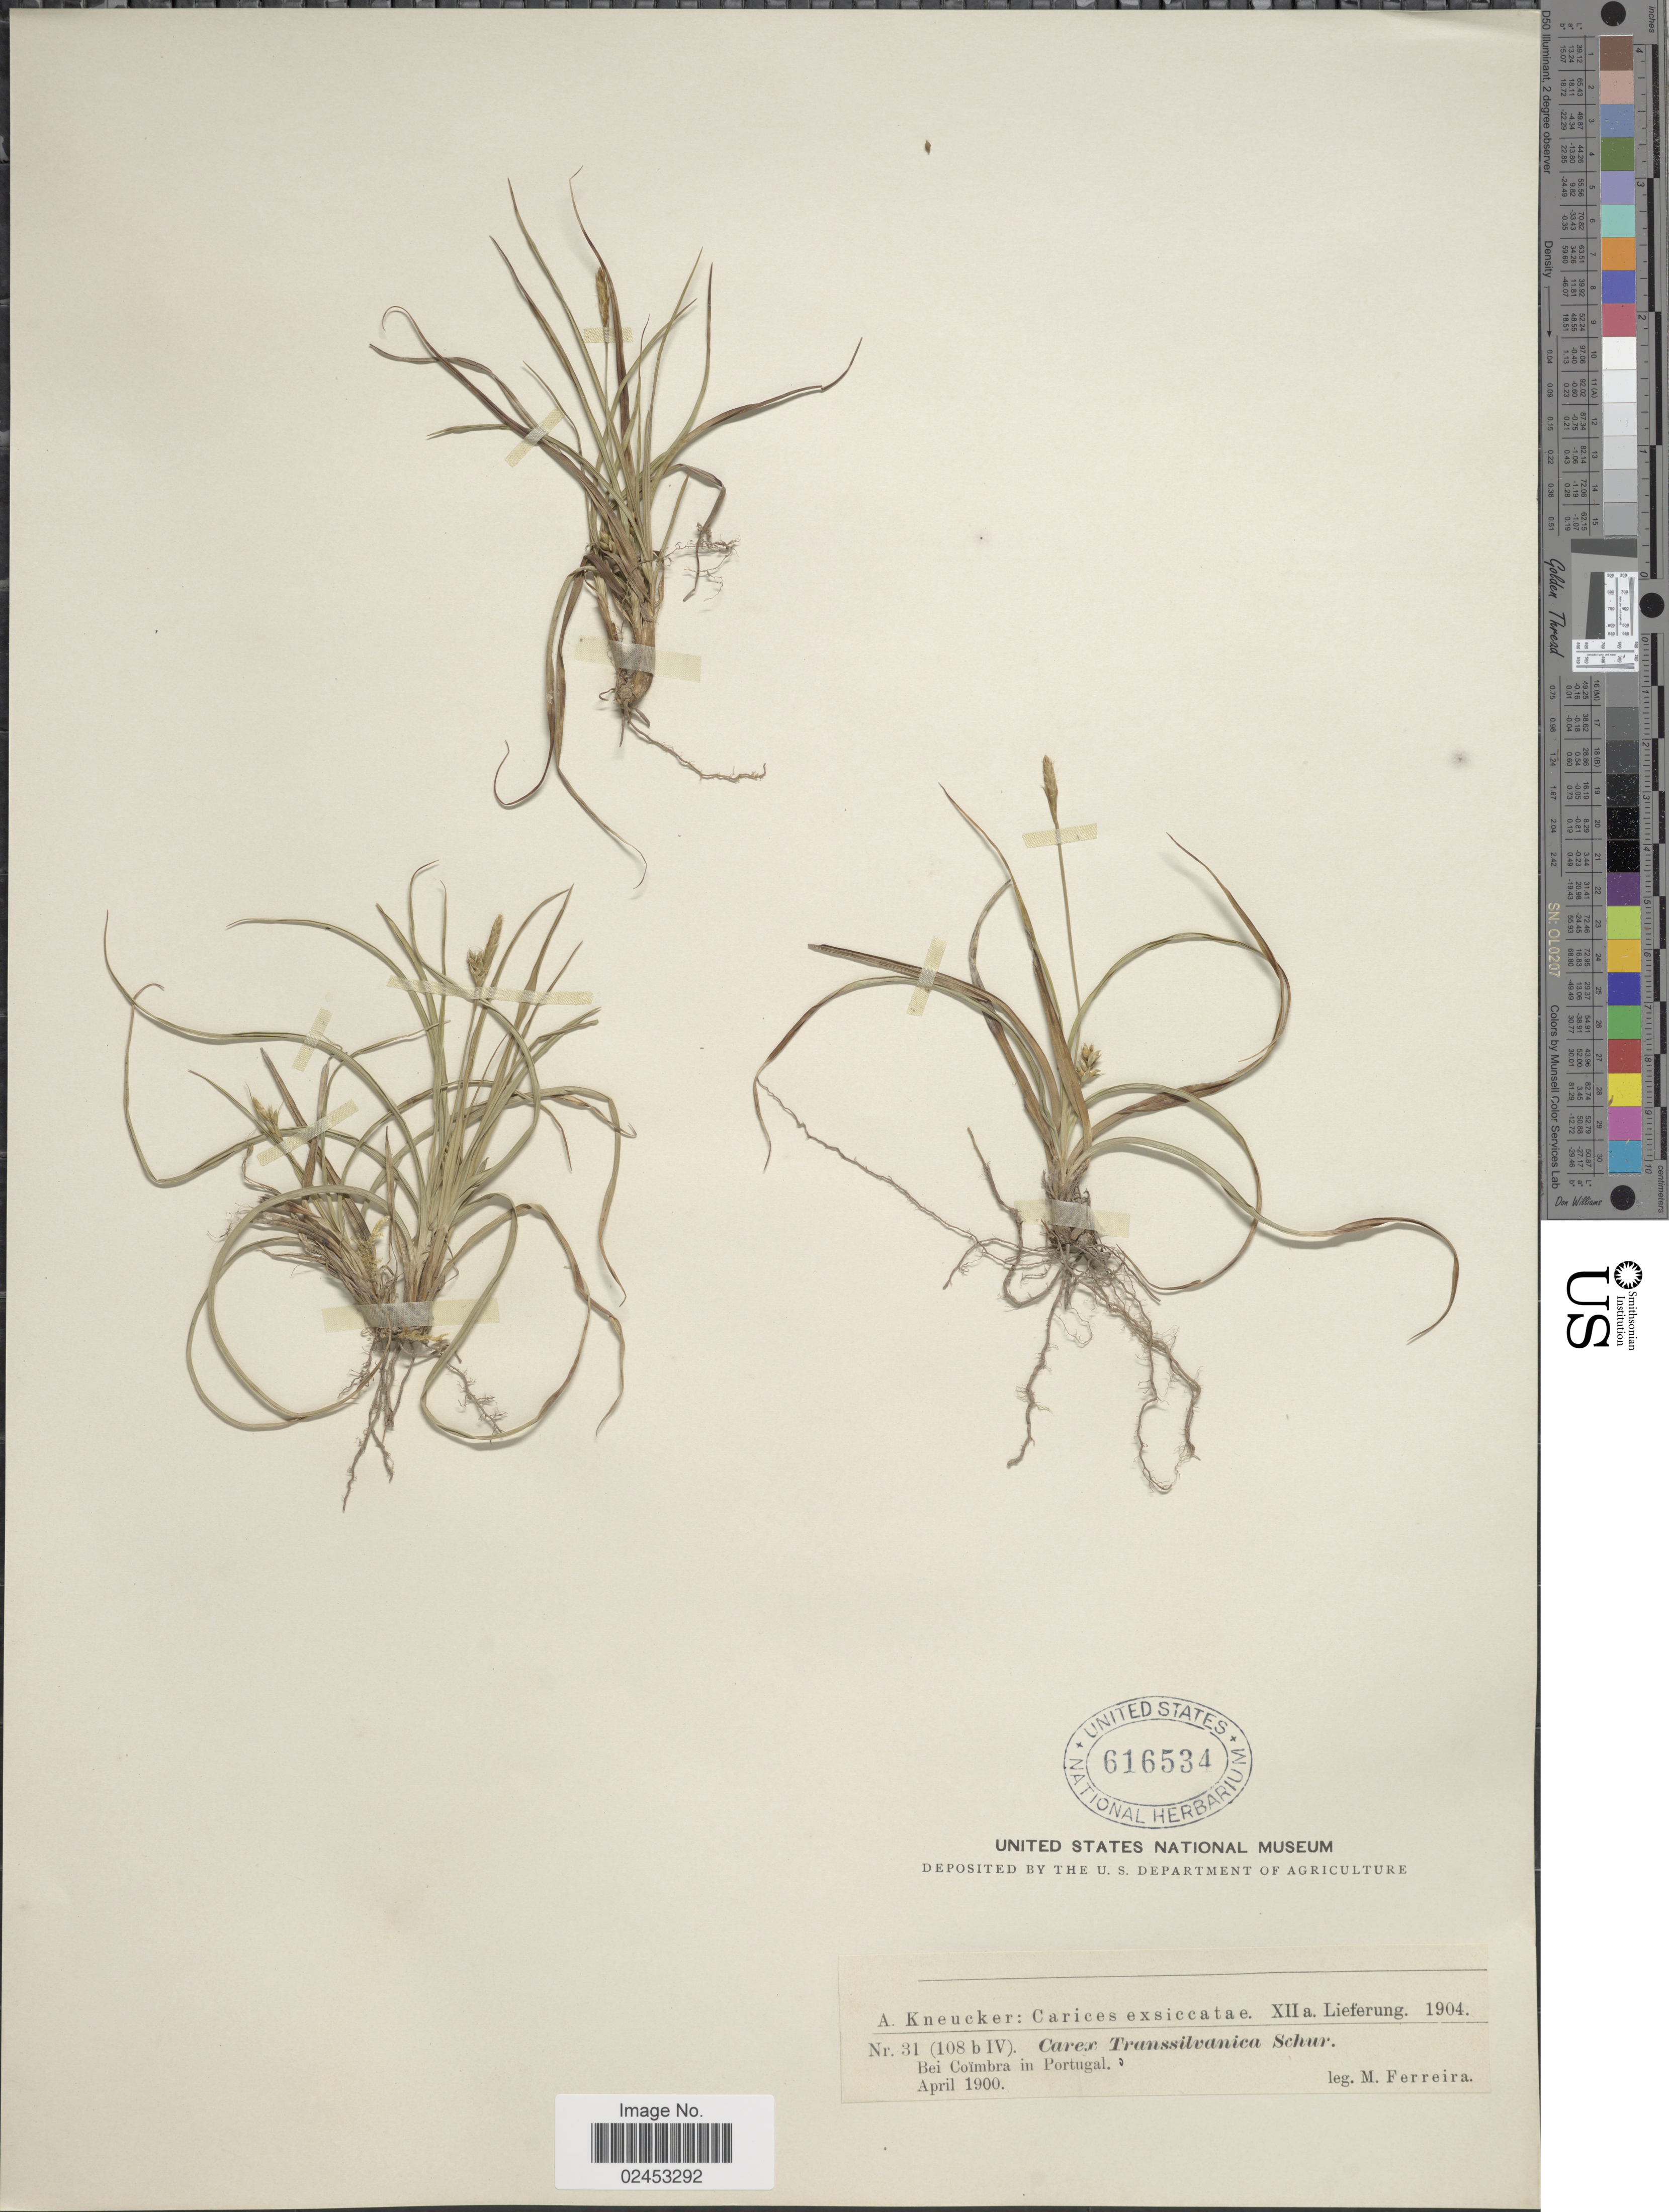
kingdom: Plantae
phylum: Tracheophyta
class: Liliopsida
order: Poales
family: Cyperaceae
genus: Carex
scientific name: Carex transsilvanica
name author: Schur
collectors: M. Ferreira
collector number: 31 (108 b IV)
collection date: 1900-04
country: Portugal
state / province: Coimbra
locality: Bei coimbra in Portugal.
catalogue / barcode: US 616534